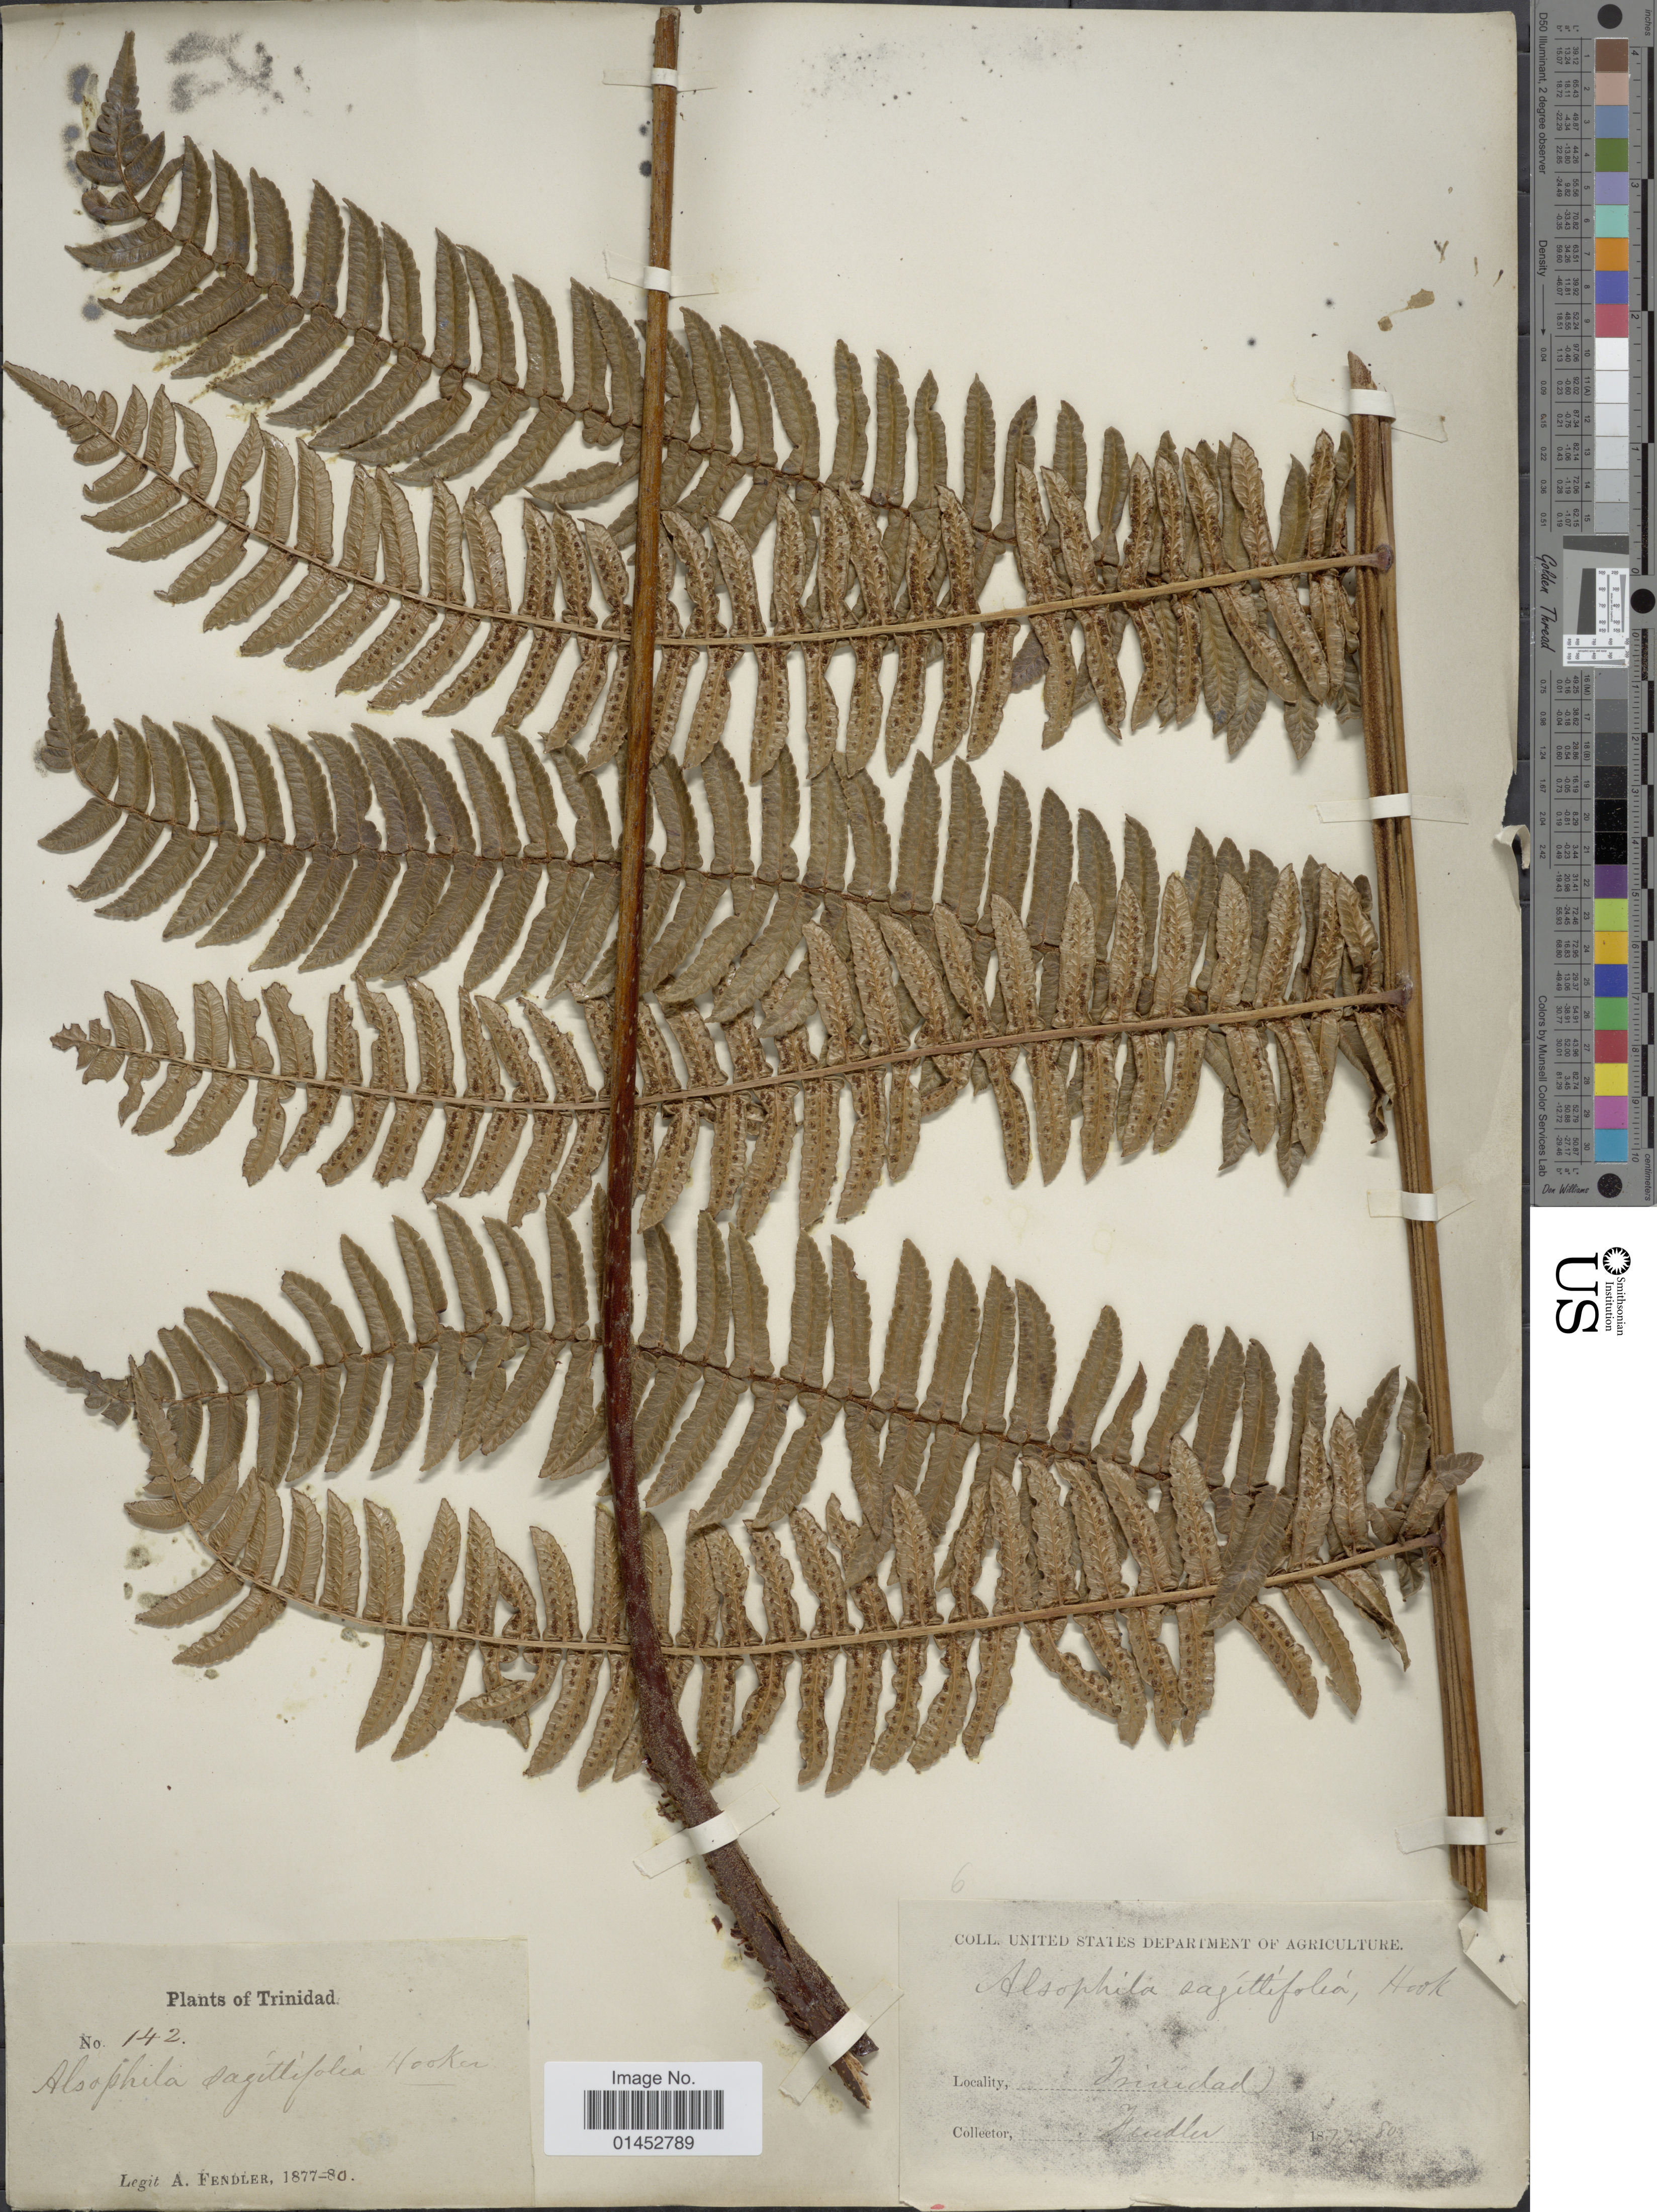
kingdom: Plantae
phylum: Tracheophyta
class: Polypodiopsida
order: Cyatheales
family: Cyatheaceae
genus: Cyathea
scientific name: Cyathea sagittifolia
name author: (Hook.) Domin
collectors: A. Fendler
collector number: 142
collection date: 1877/1880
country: Trinidad and Tobago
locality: Trinidad